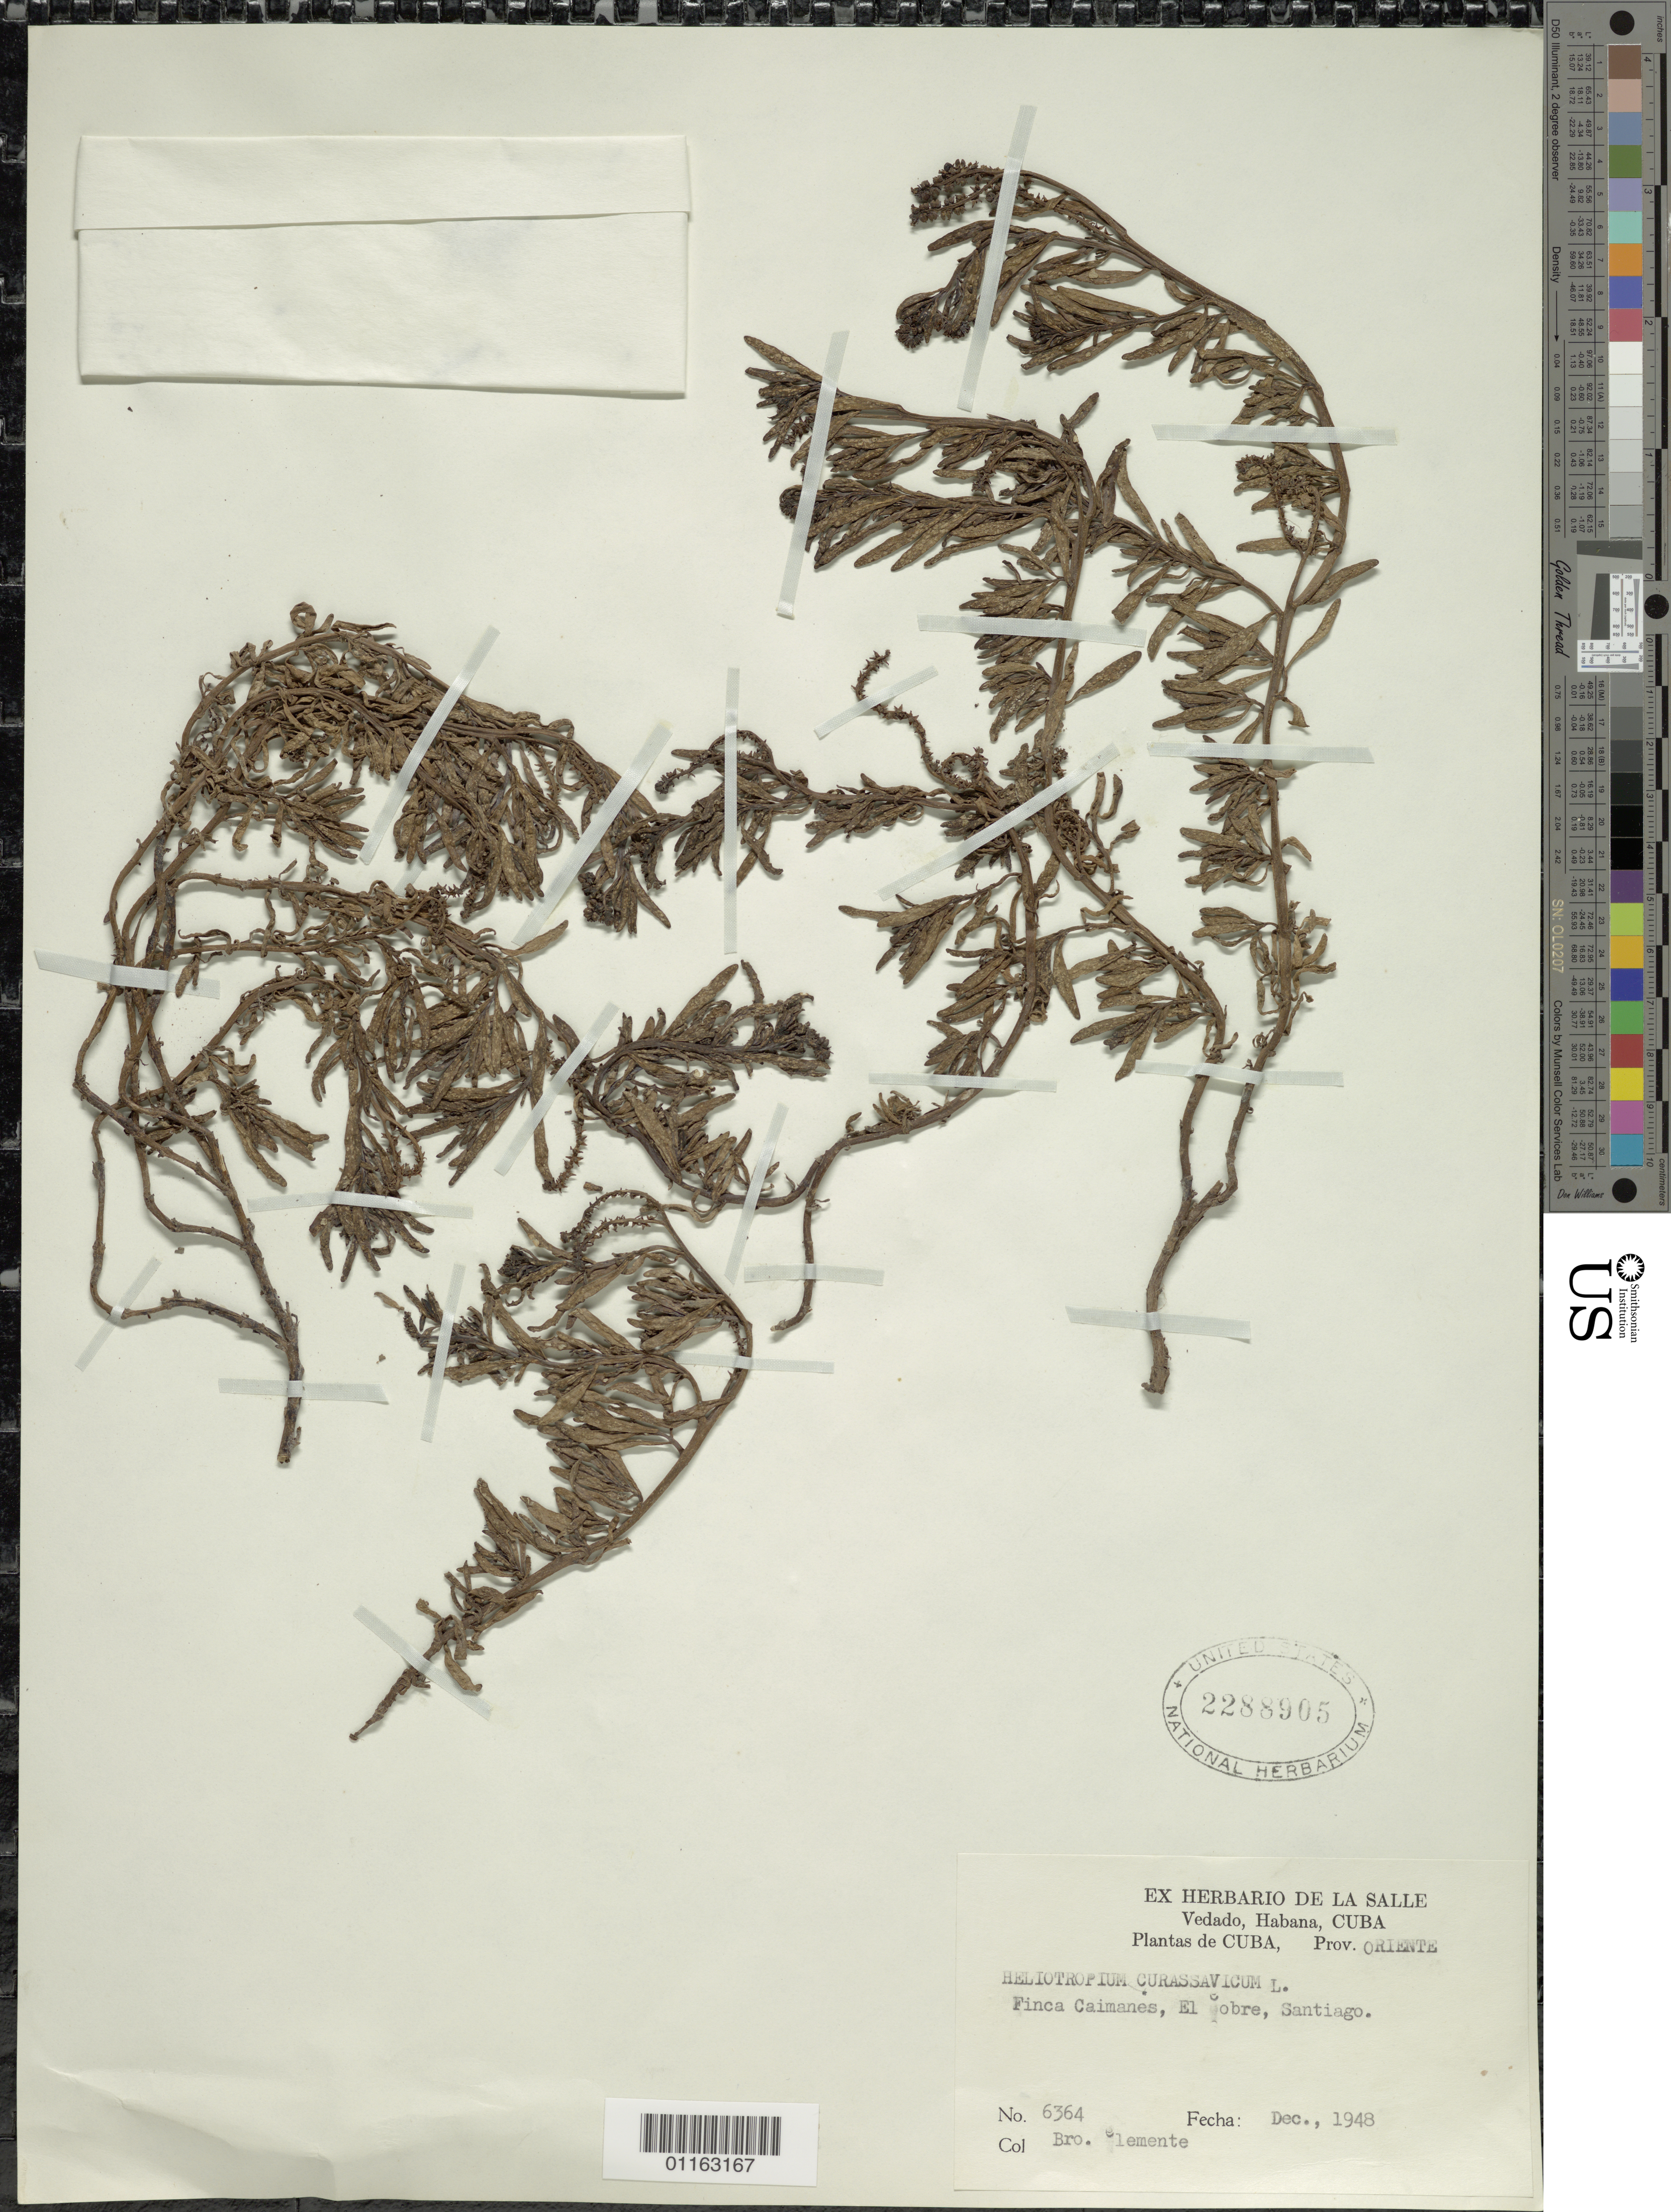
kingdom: Plantae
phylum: Tracheophyta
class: Magnoliopsida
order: Boraginales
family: Heliotropiaceae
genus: Heliotropium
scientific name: Heliotropium curassavicum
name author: L.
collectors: Bro. Clemente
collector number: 6364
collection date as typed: Dec 1948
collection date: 1948-12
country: Cuba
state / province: Matanzas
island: Cuba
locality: Finca Caimanes, El Cobre, Santiago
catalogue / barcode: US 2288905